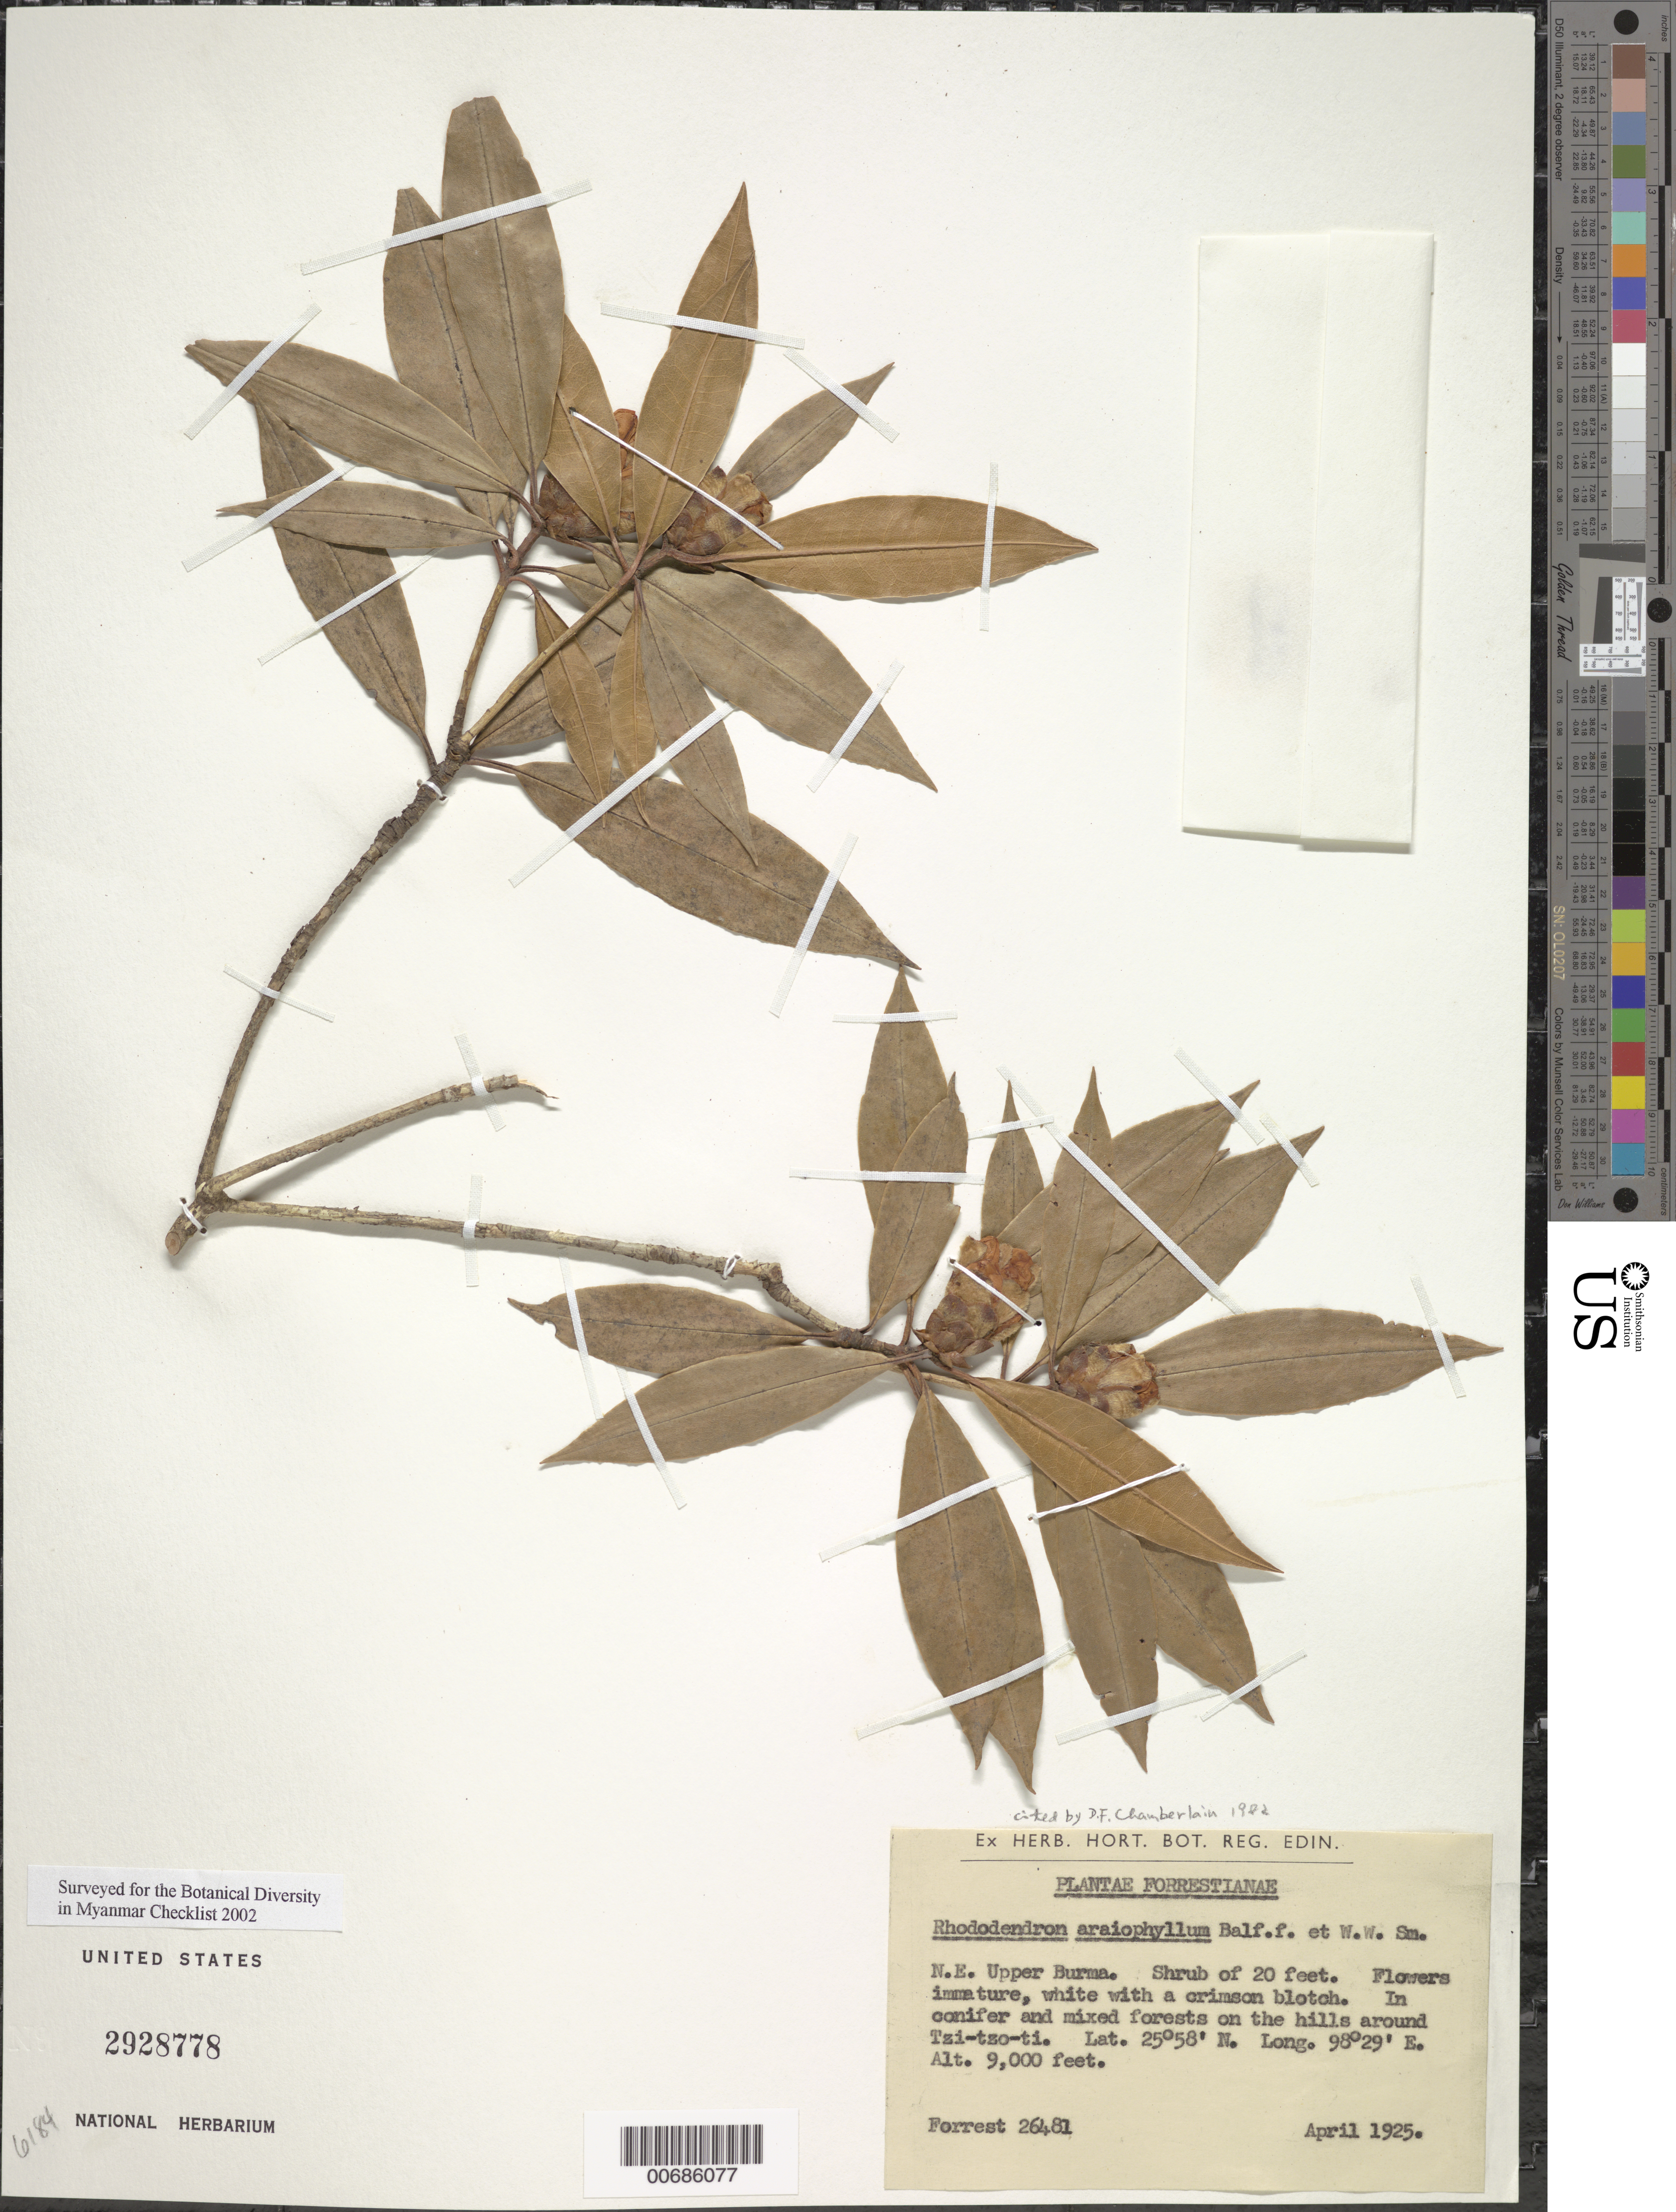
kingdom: Plantae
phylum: Tracheophyta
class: Magnoliopsida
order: Ericales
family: Ericaceae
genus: Rhododendron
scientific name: Rhododendron araiophyllum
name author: Balf. f. & W.W. Sm.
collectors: G. Forrest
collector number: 26481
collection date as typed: Apr 1925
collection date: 1925-04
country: Myanmar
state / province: Kachin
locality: Tzi-tzo-ti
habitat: Conifer and mixed forest on hills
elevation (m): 2743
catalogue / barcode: US 2928778